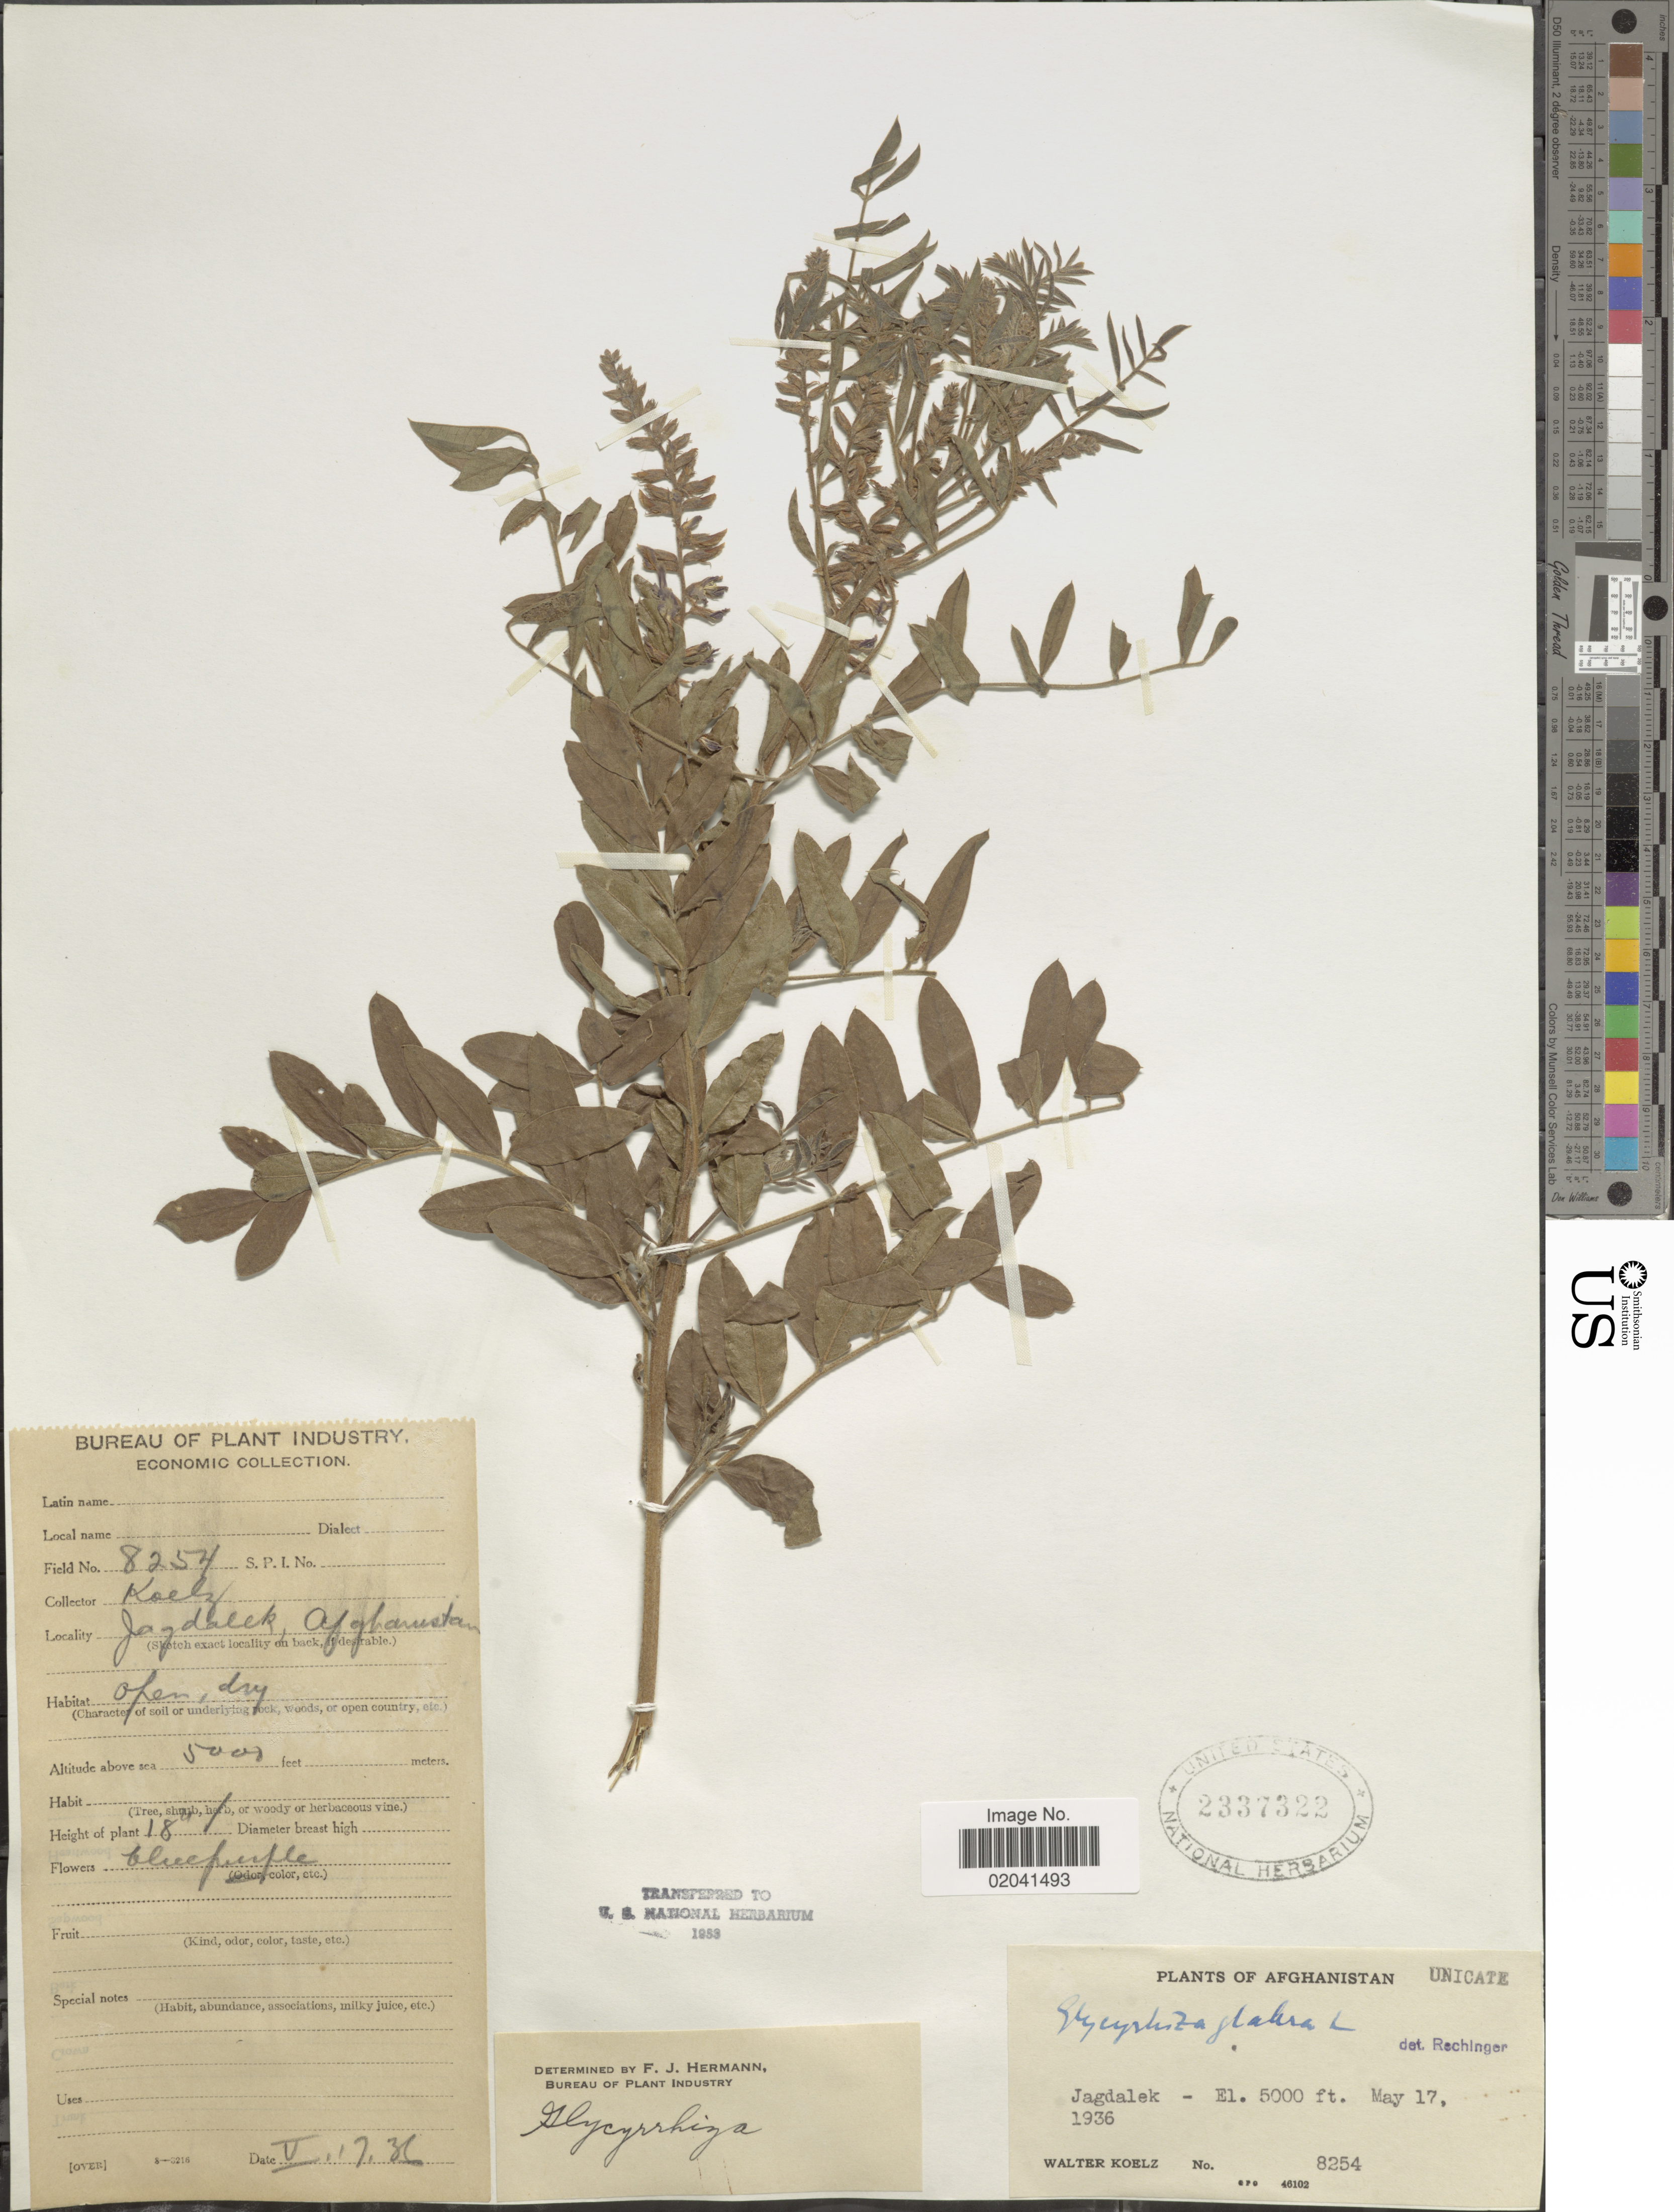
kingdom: Plantae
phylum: Tracheophyta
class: Magnoliopsida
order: Fabales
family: Fabaceae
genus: Glycyrrhiza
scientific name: Glycyrrhiza glabra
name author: L.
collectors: W. N. Koelz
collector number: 8254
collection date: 1936-05-17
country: Afghanistan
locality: Jagdalek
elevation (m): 1524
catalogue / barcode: US 2337322